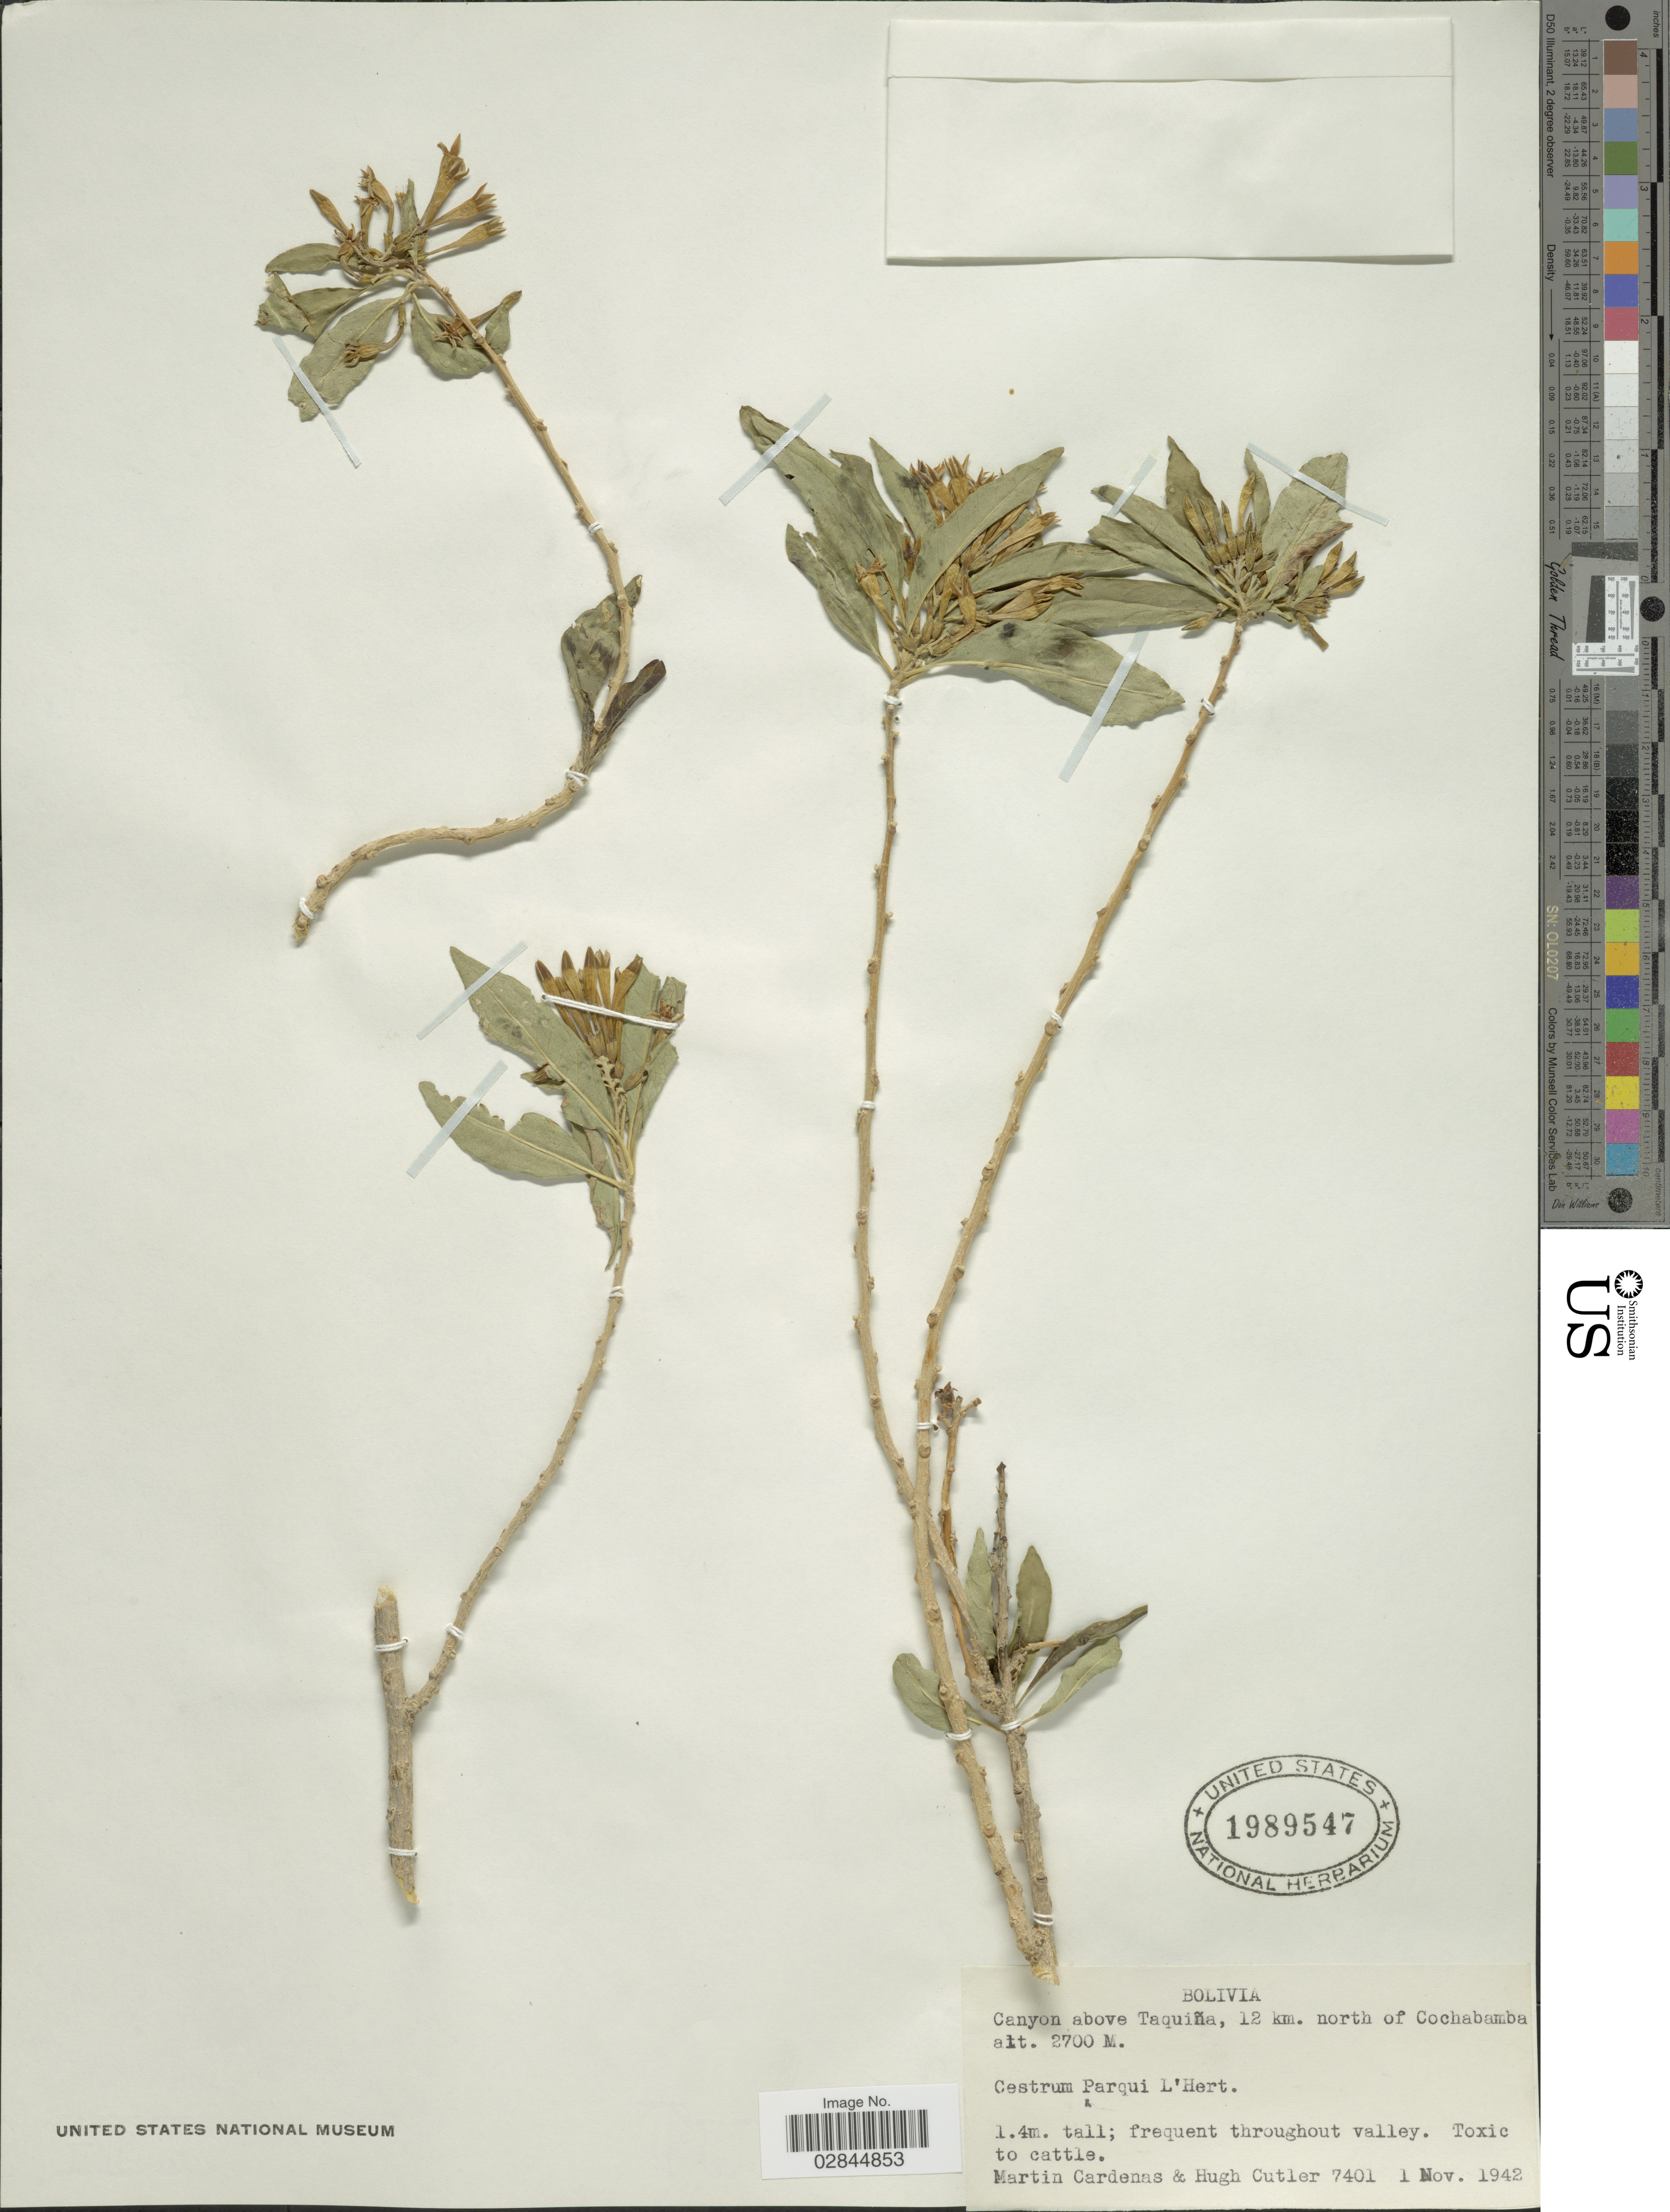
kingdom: Plantae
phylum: Tracheophyta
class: Magnoliopsida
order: Solanales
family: Solanaceae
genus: Cestrum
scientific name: Cestrum parqui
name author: L'Hér.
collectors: M. Cárdenas & H. C. Cutler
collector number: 7401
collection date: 1942-11-01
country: Bolivia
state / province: Cochabamba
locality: Canyon above Taquiña, 12 km. north of Cochabamba.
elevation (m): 2700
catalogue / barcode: US 1989547